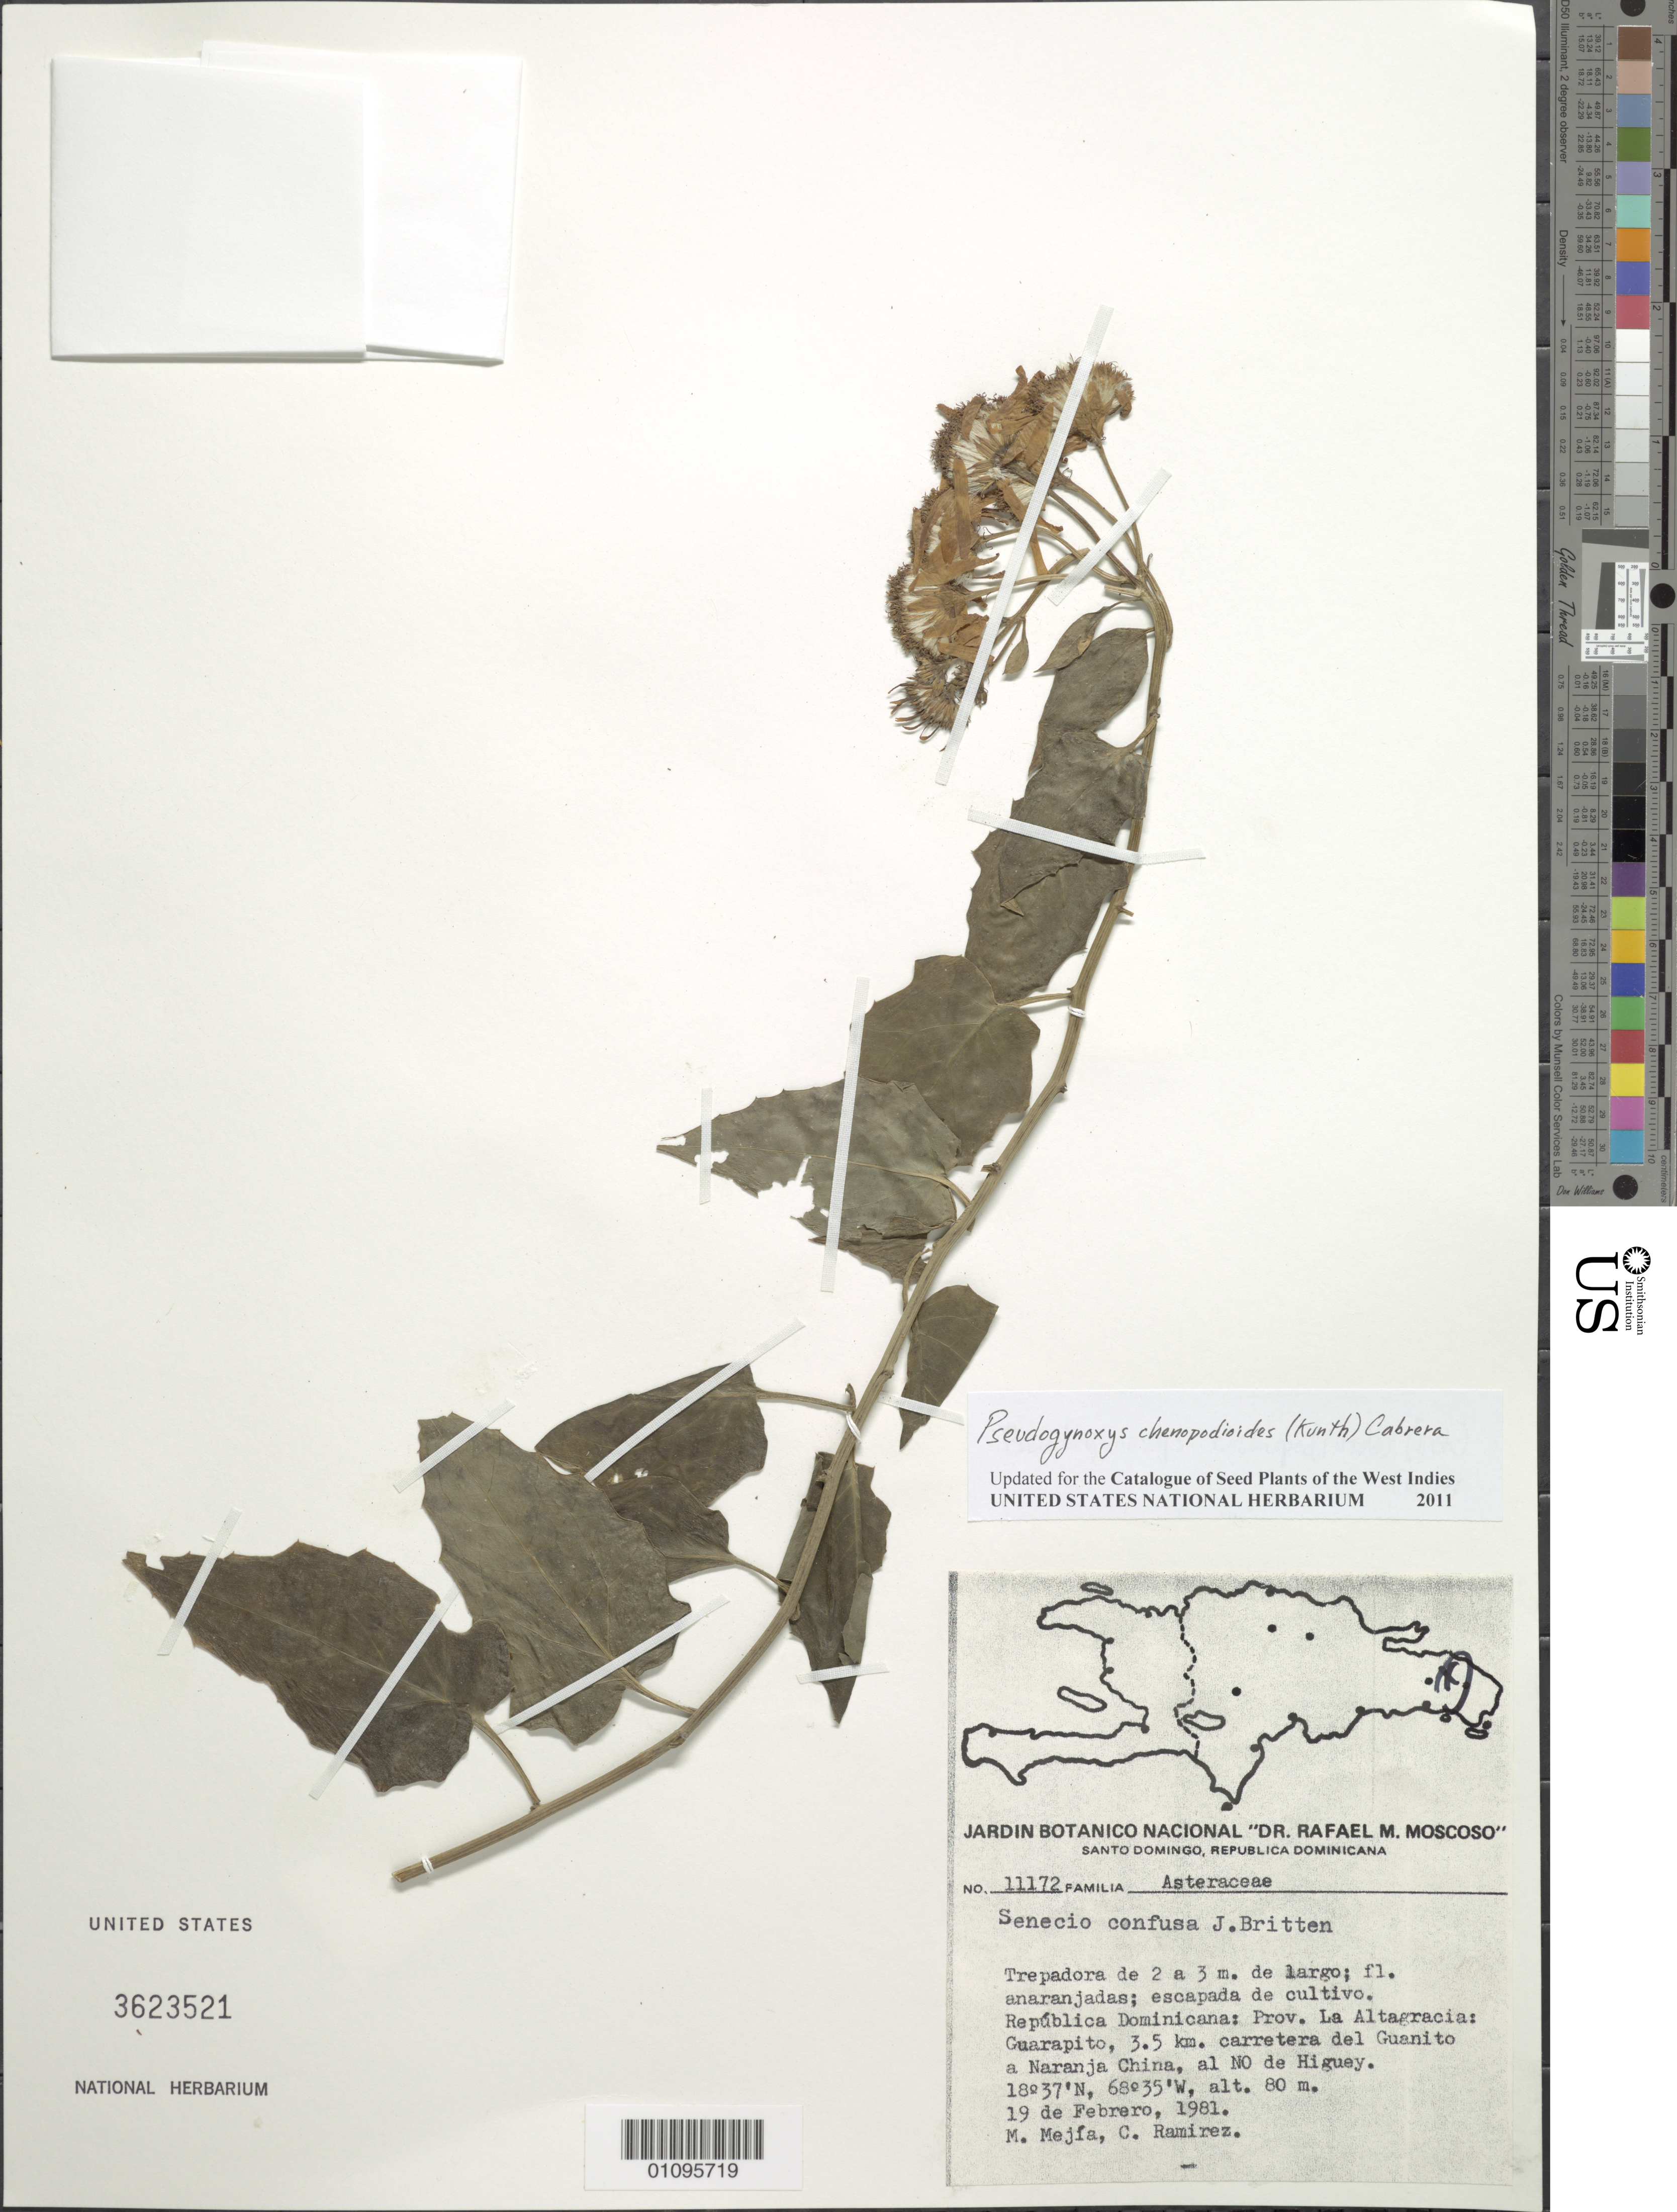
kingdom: Plantae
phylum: Tracheophyta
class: Magnoliopsida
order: Asterales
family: Asteraceae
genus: Pseudogynoxys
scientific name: Pseudogynoxys chenopodioides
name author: (Kunth) Cabrera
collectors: M. Mejia & C. Ramirez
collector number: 11172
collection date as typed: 19 Feb 1981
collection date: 1981-02-19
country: Dominican Republic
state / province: La Altagracia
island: Hispaniola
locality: Guarapito, 3.5 km carretera del Guanito a Naranja Chine, al NO de Higuey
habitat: Escapada de cultivo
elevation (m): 80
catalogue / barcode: US 3623521